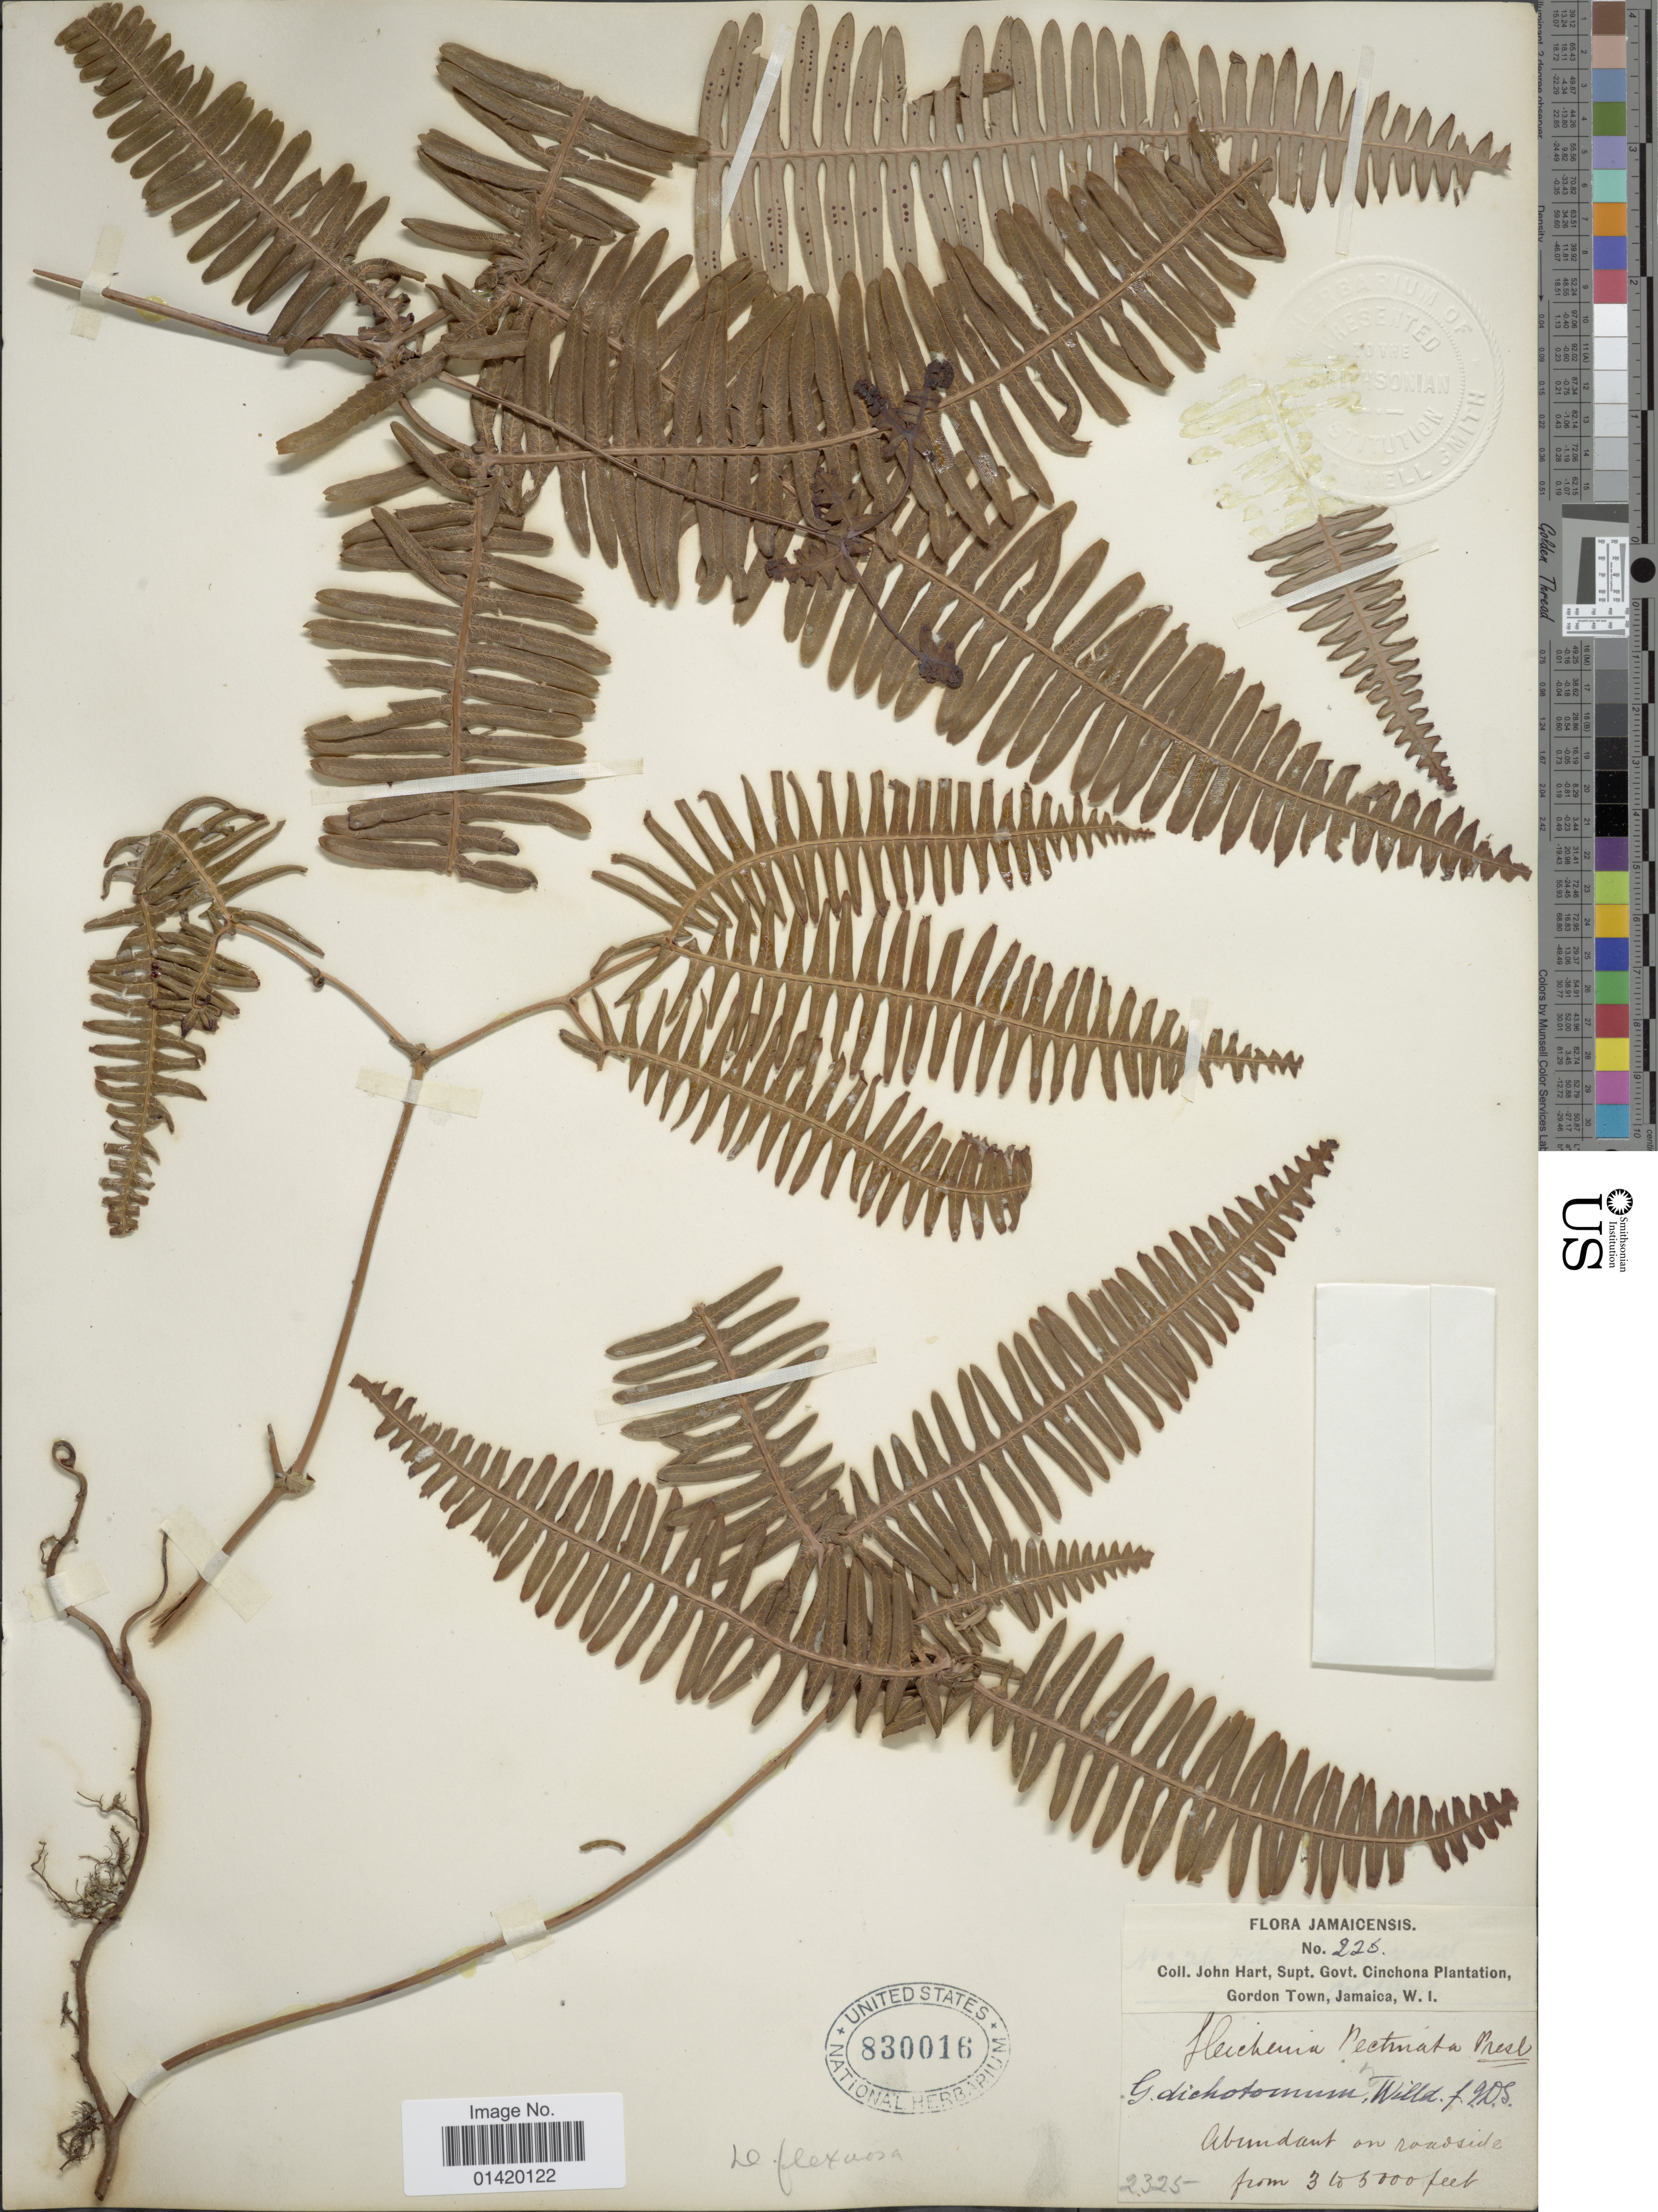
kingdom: Plantae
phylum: Tracheophyta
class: Polypodiopsida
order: Gleicheniales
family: Gleicheniaceae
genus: Dicranopteris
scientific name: Dicranopteris flexuosa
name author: (Schrad.) Underw.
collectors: J. H. Hart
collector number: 226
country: Jamaica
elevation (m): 914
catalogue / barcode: US 830016